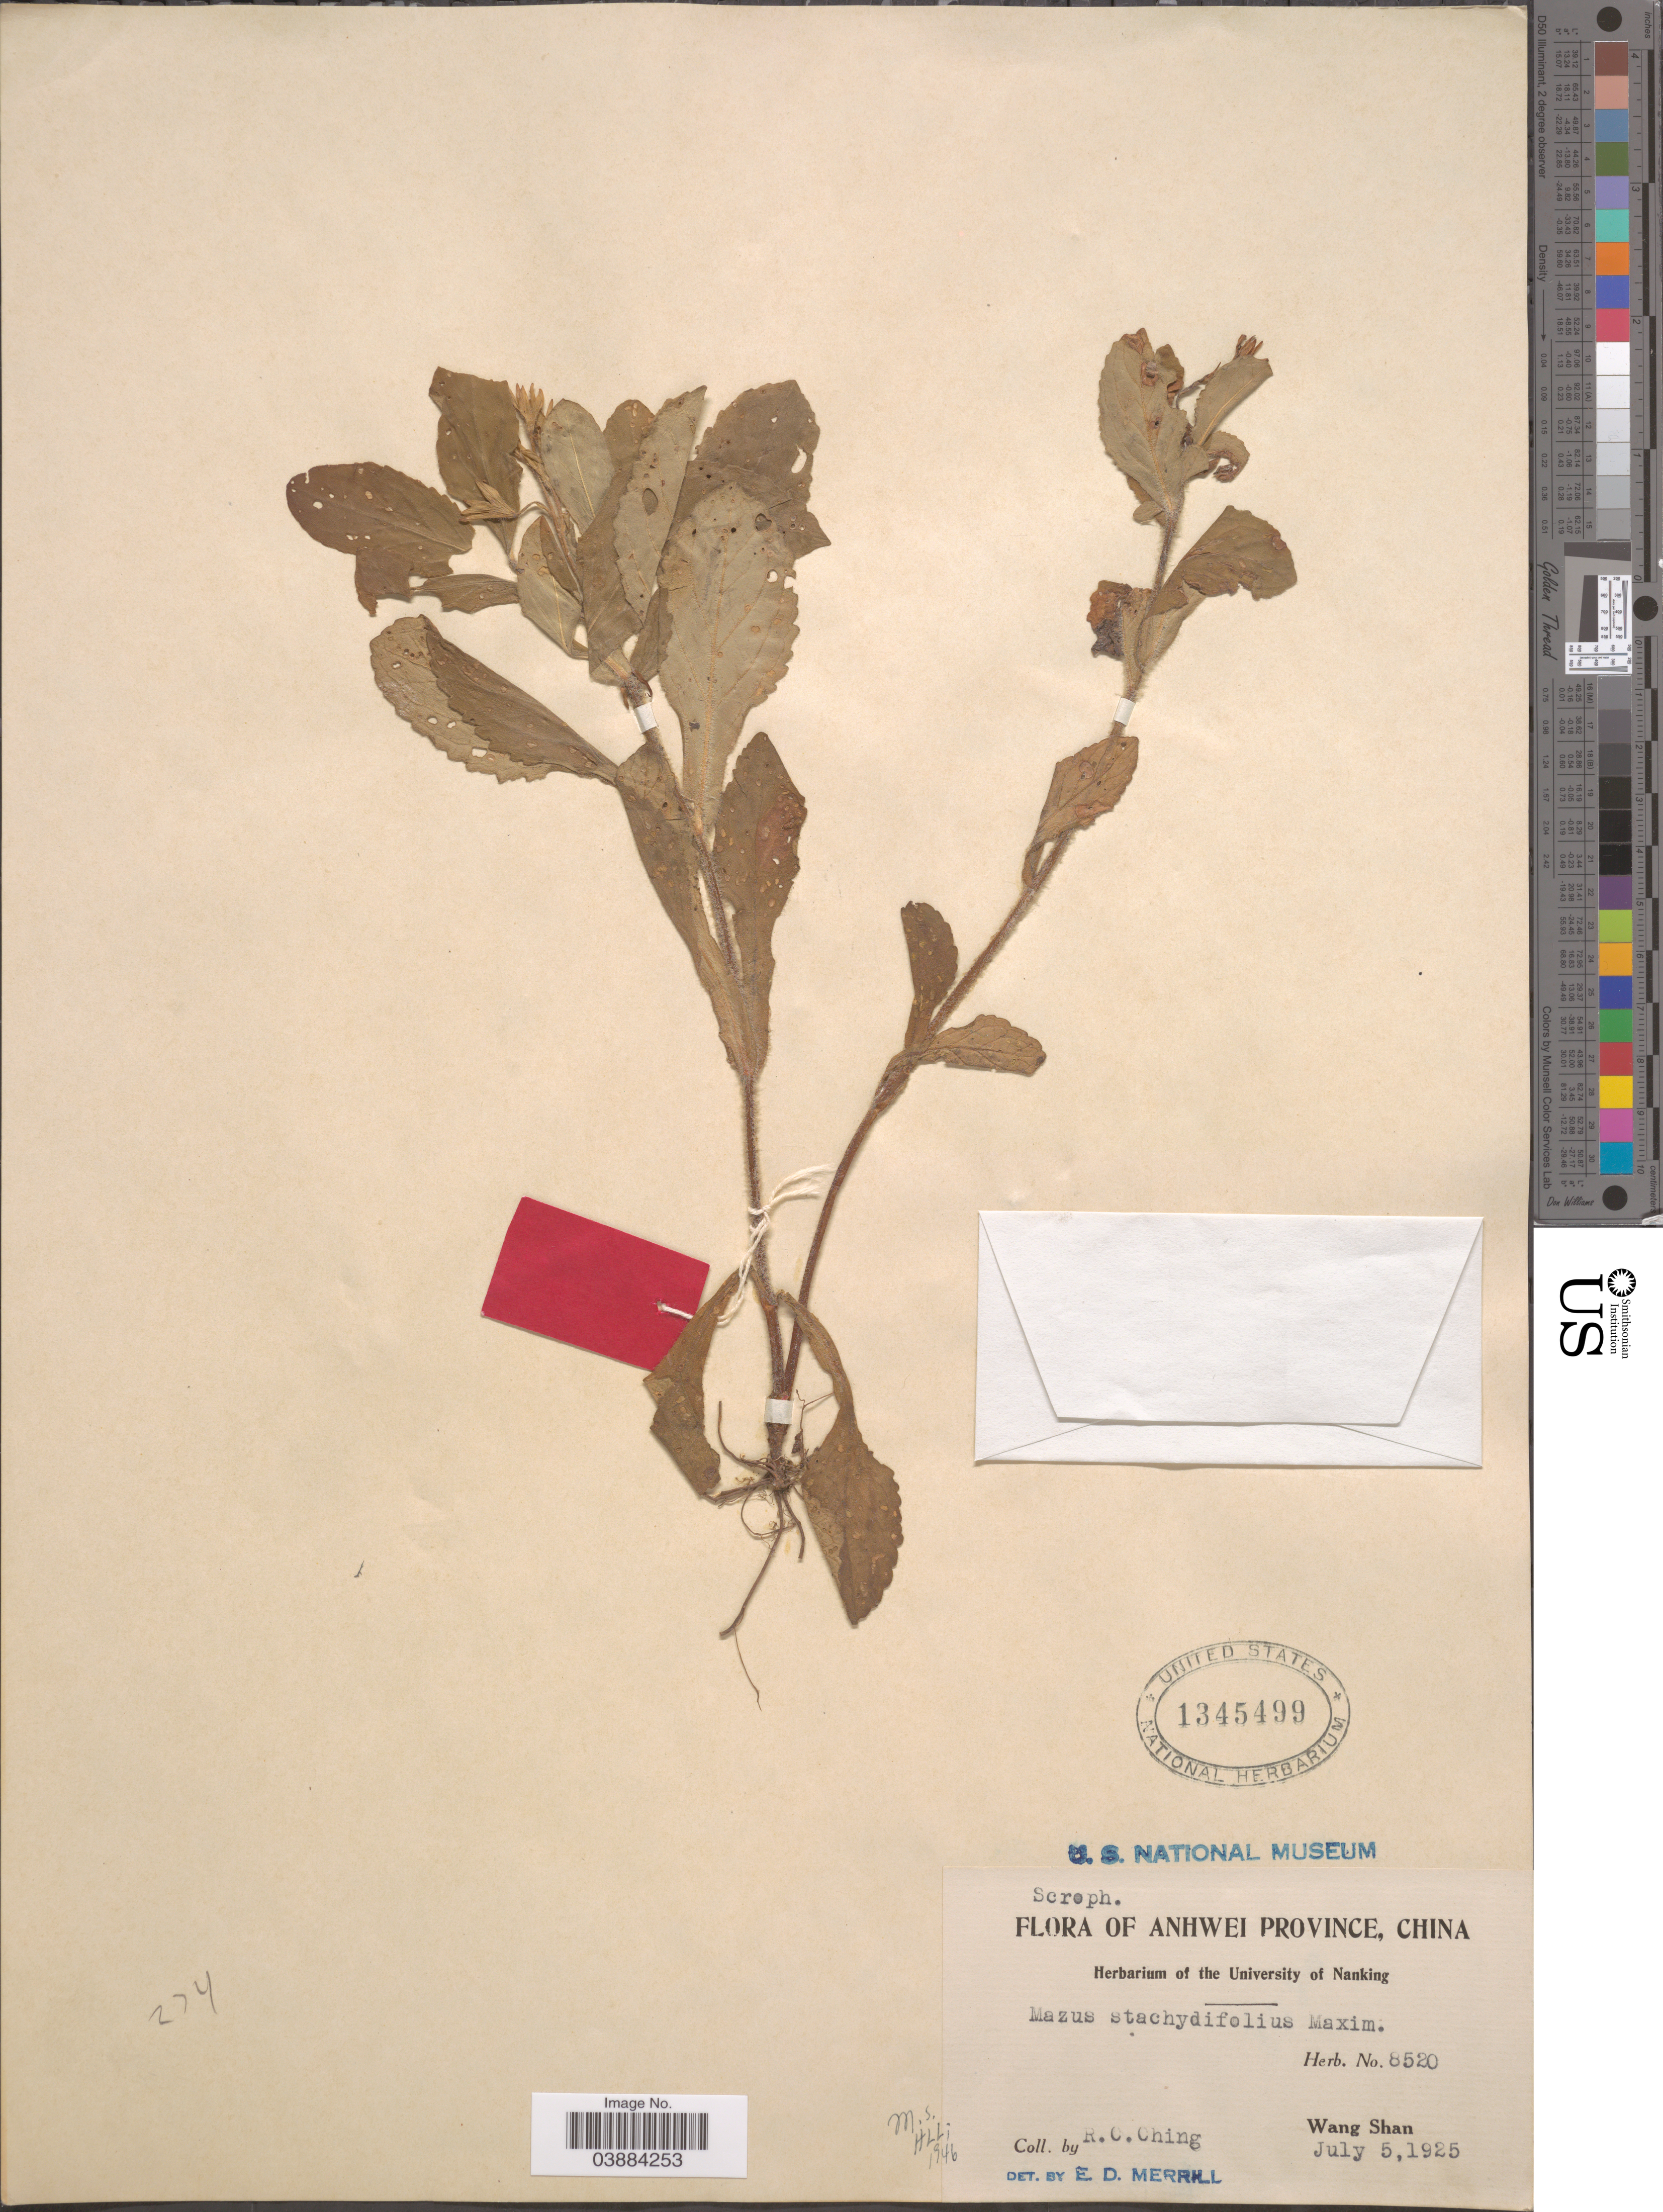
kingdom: Plantae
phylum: Tracheophyta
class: Magnoliopsida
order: Lamiales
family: Mazaceae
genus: Mazus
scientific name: Mazus stachydifolius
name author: (Turcz.) Maxim.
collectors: R. C. Ching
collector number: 8520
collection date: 1925-07-05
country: China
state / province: Anhui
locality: Anhwei Province. Wang Shan.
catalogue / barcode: US 1345499